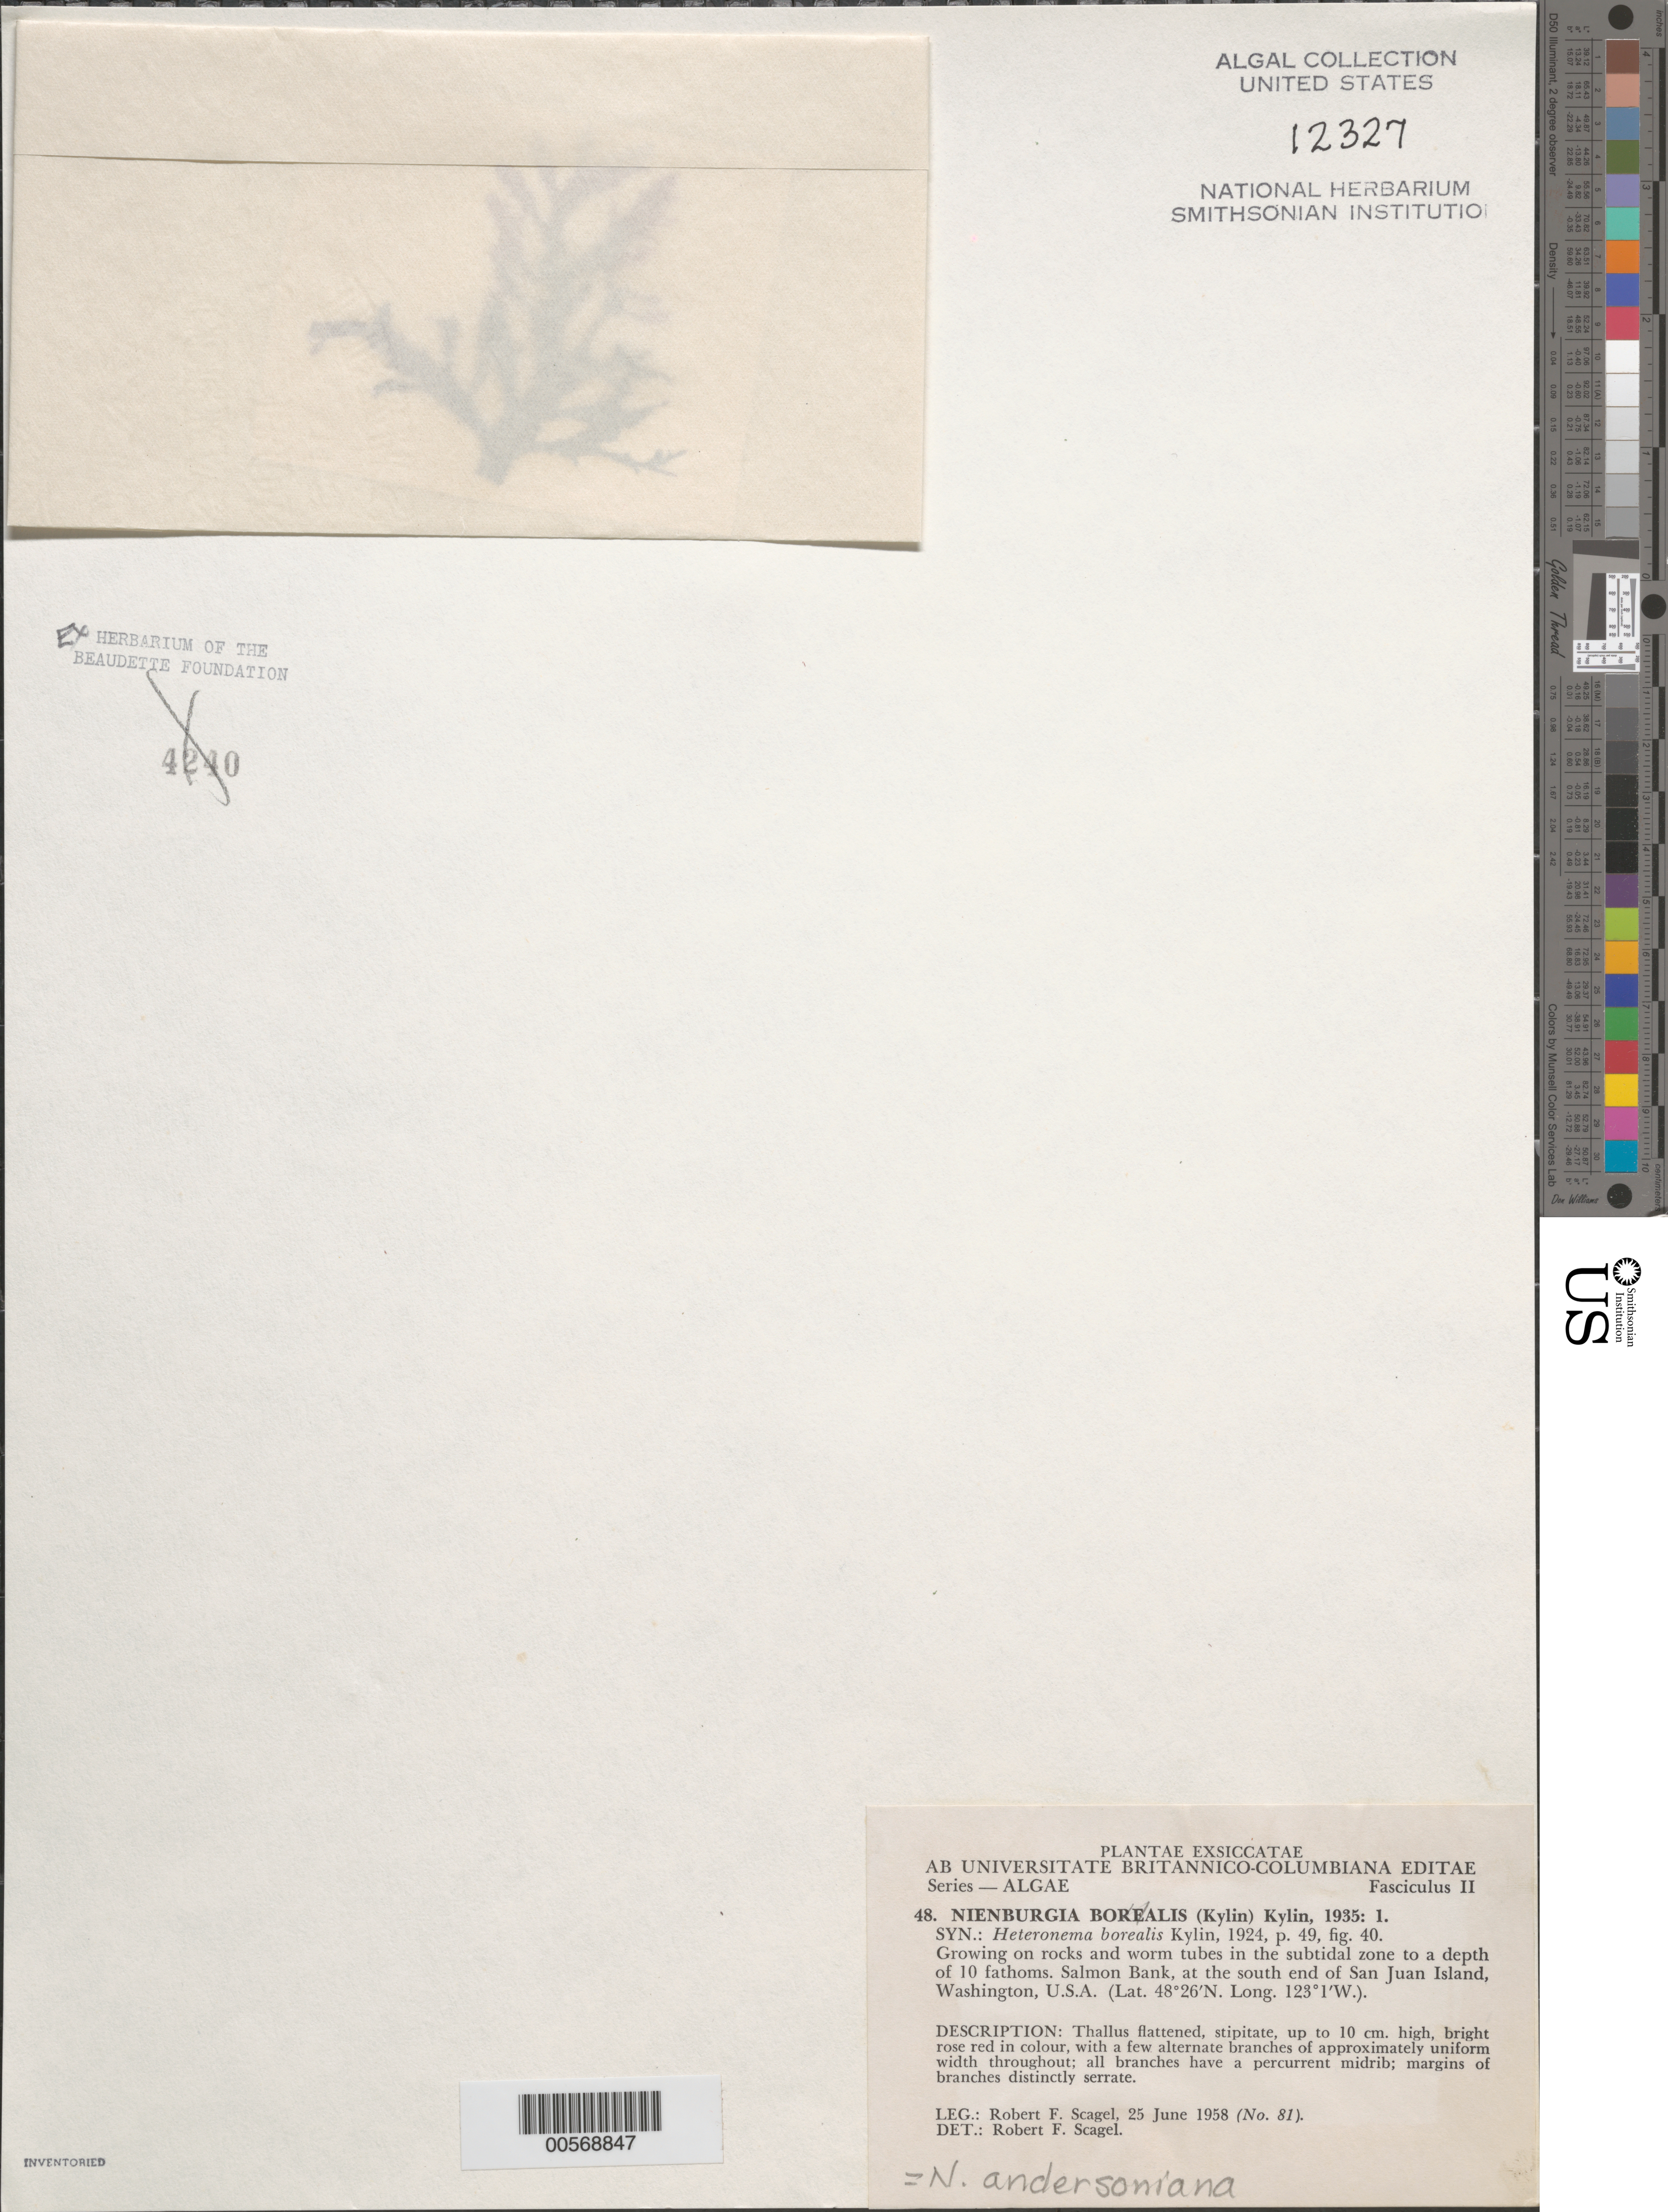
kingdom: Plantae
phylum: Rhodophyta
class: Florideophyceae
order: Ceramiales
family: Delesseriaceae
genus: Nienburgia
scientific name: Nienburgia andersoniana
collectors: R. F. Scagel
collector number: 81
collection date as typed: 25 Jun 1958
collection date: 1958-06-25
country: United States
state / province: Washington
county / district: San Juan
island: San Juan Island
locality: Salmon Bank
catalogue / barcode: US 12327